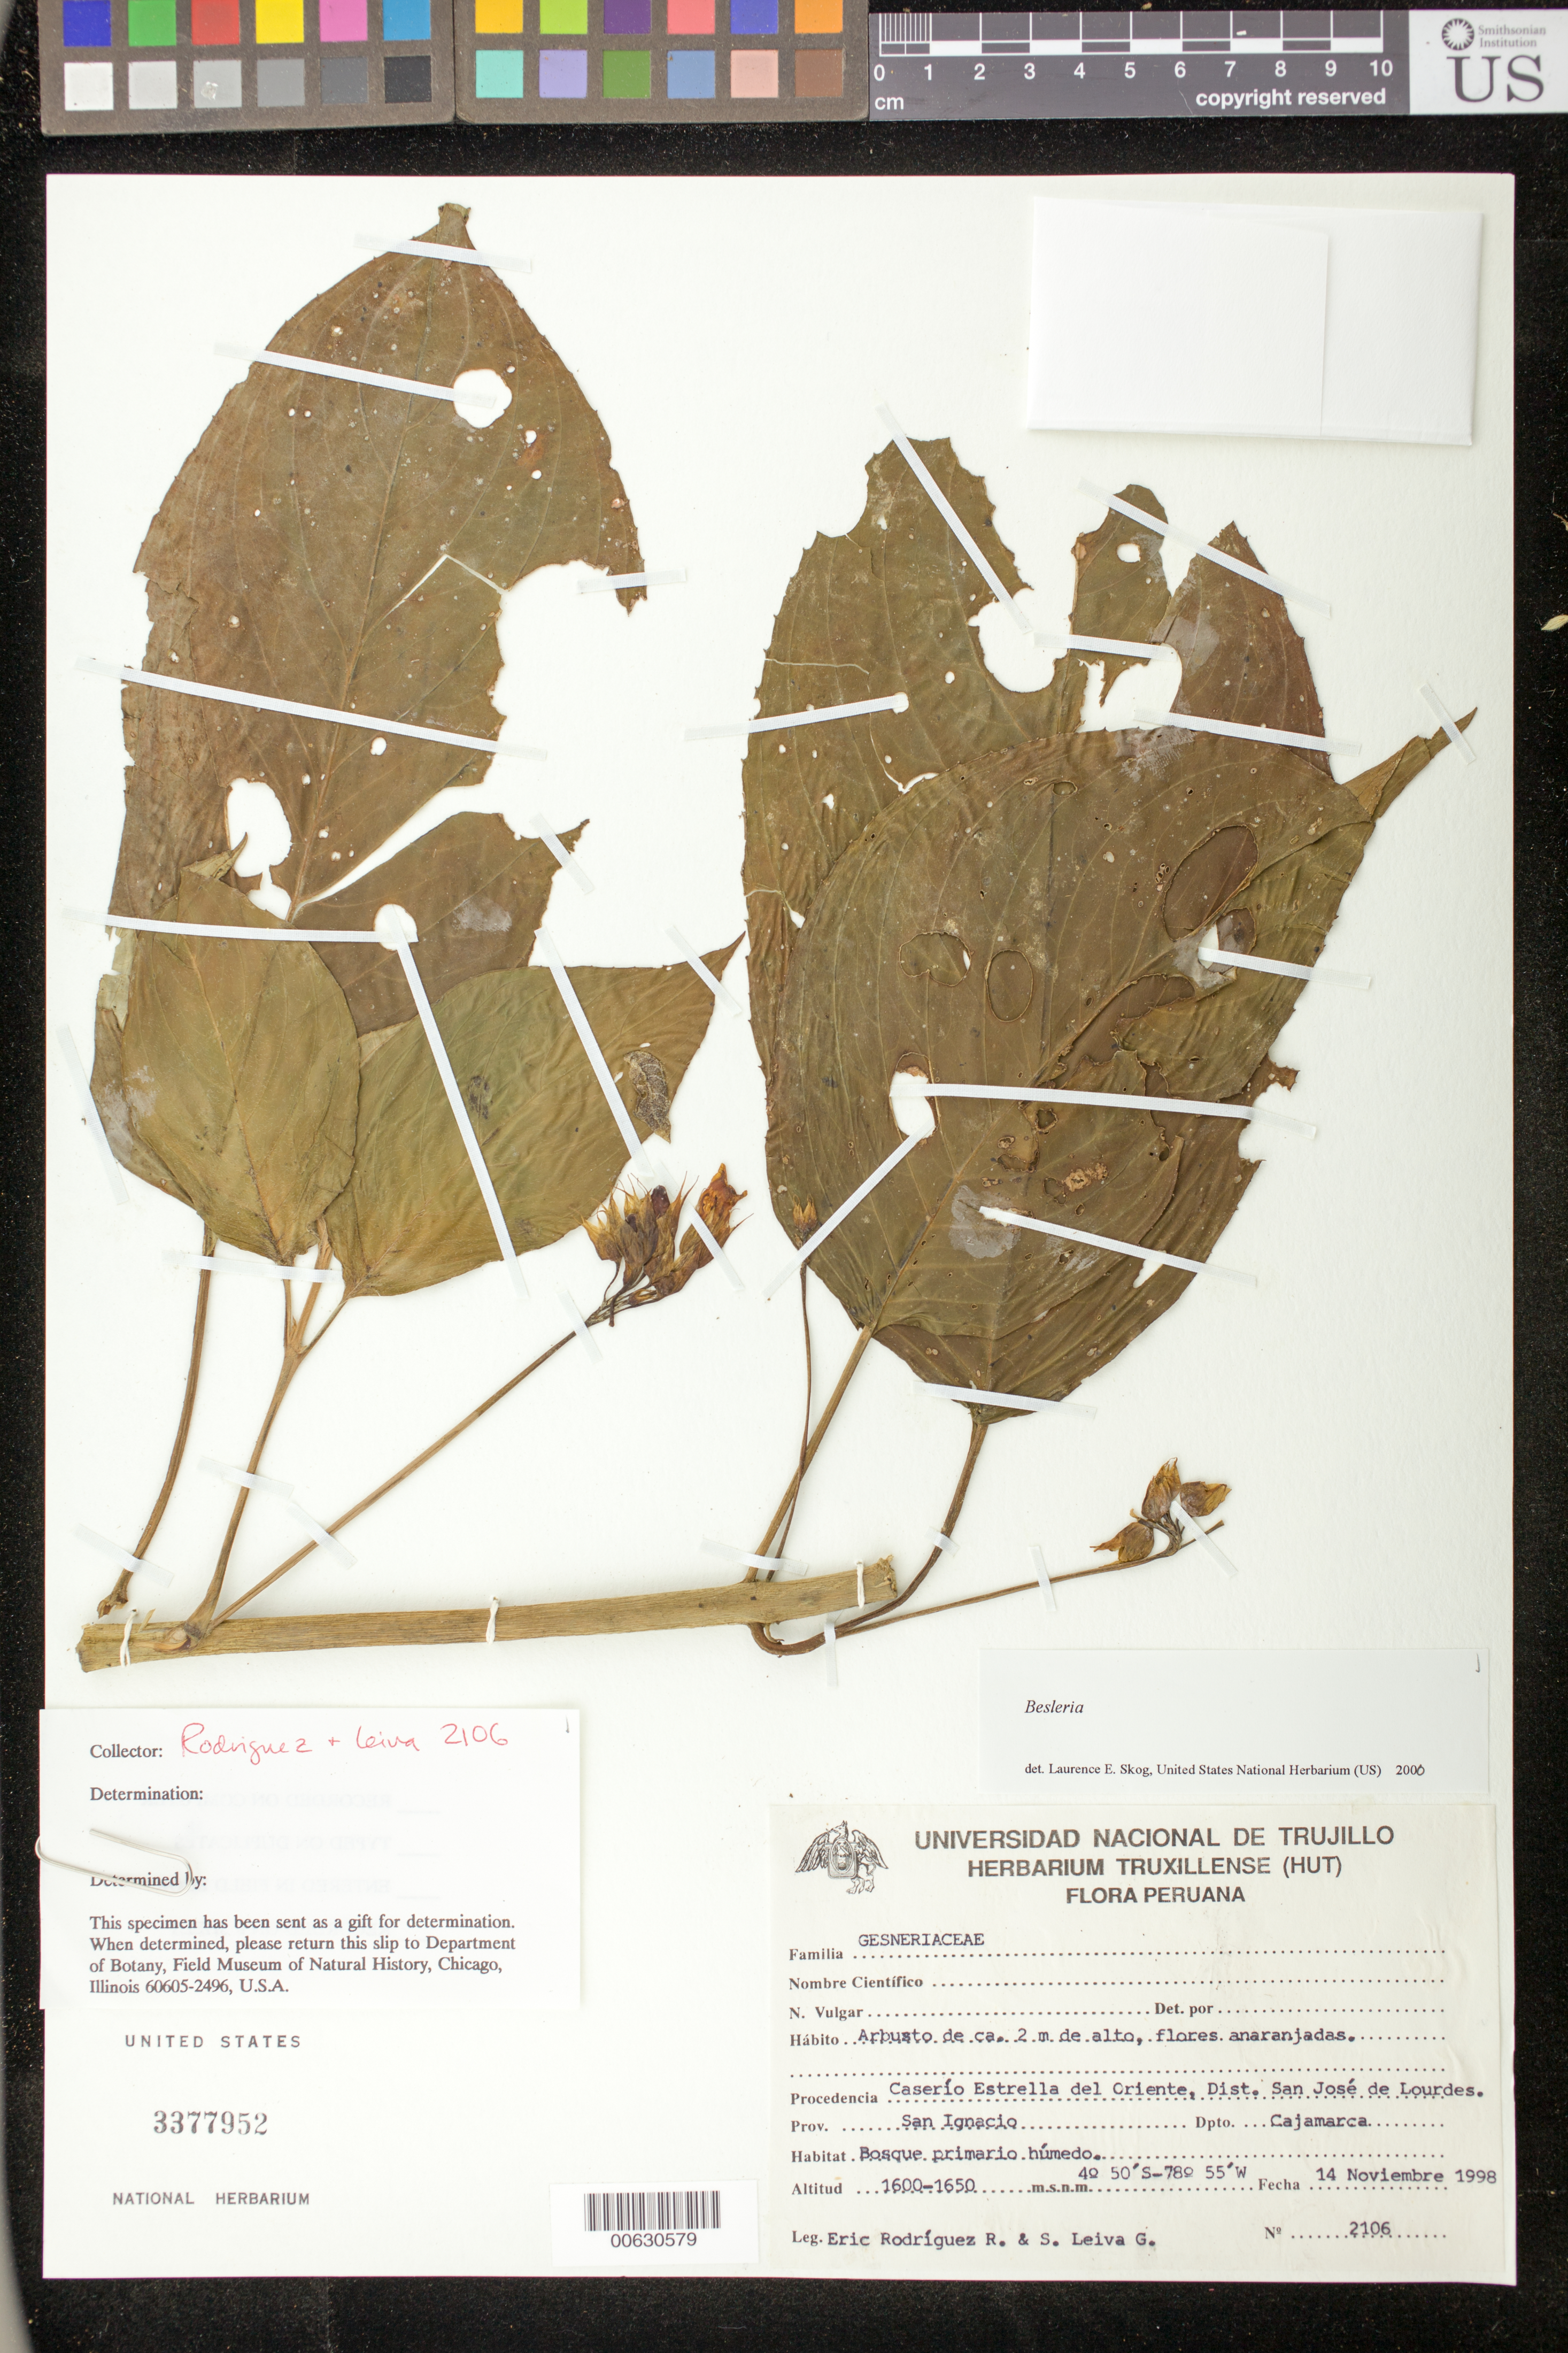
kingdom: Plantae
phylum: Tracheophyta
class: Magnoliopsida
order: Lamiales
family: Gesneriaceae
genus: Besleria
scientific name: Besleria sp.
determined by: Skog, Laurence E.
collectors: E. Rodriguez & S. Leiva G.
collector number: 2106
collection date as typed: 14 Nov 1998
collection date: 1998-11-14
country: Peru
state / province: Cajamarca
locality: Prov. San Ignacio, Caserío Estrella del Oriente, Dist. San José de Lourdes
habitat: Bosque primario húmedo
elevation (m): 1600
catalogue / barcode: US 3377952